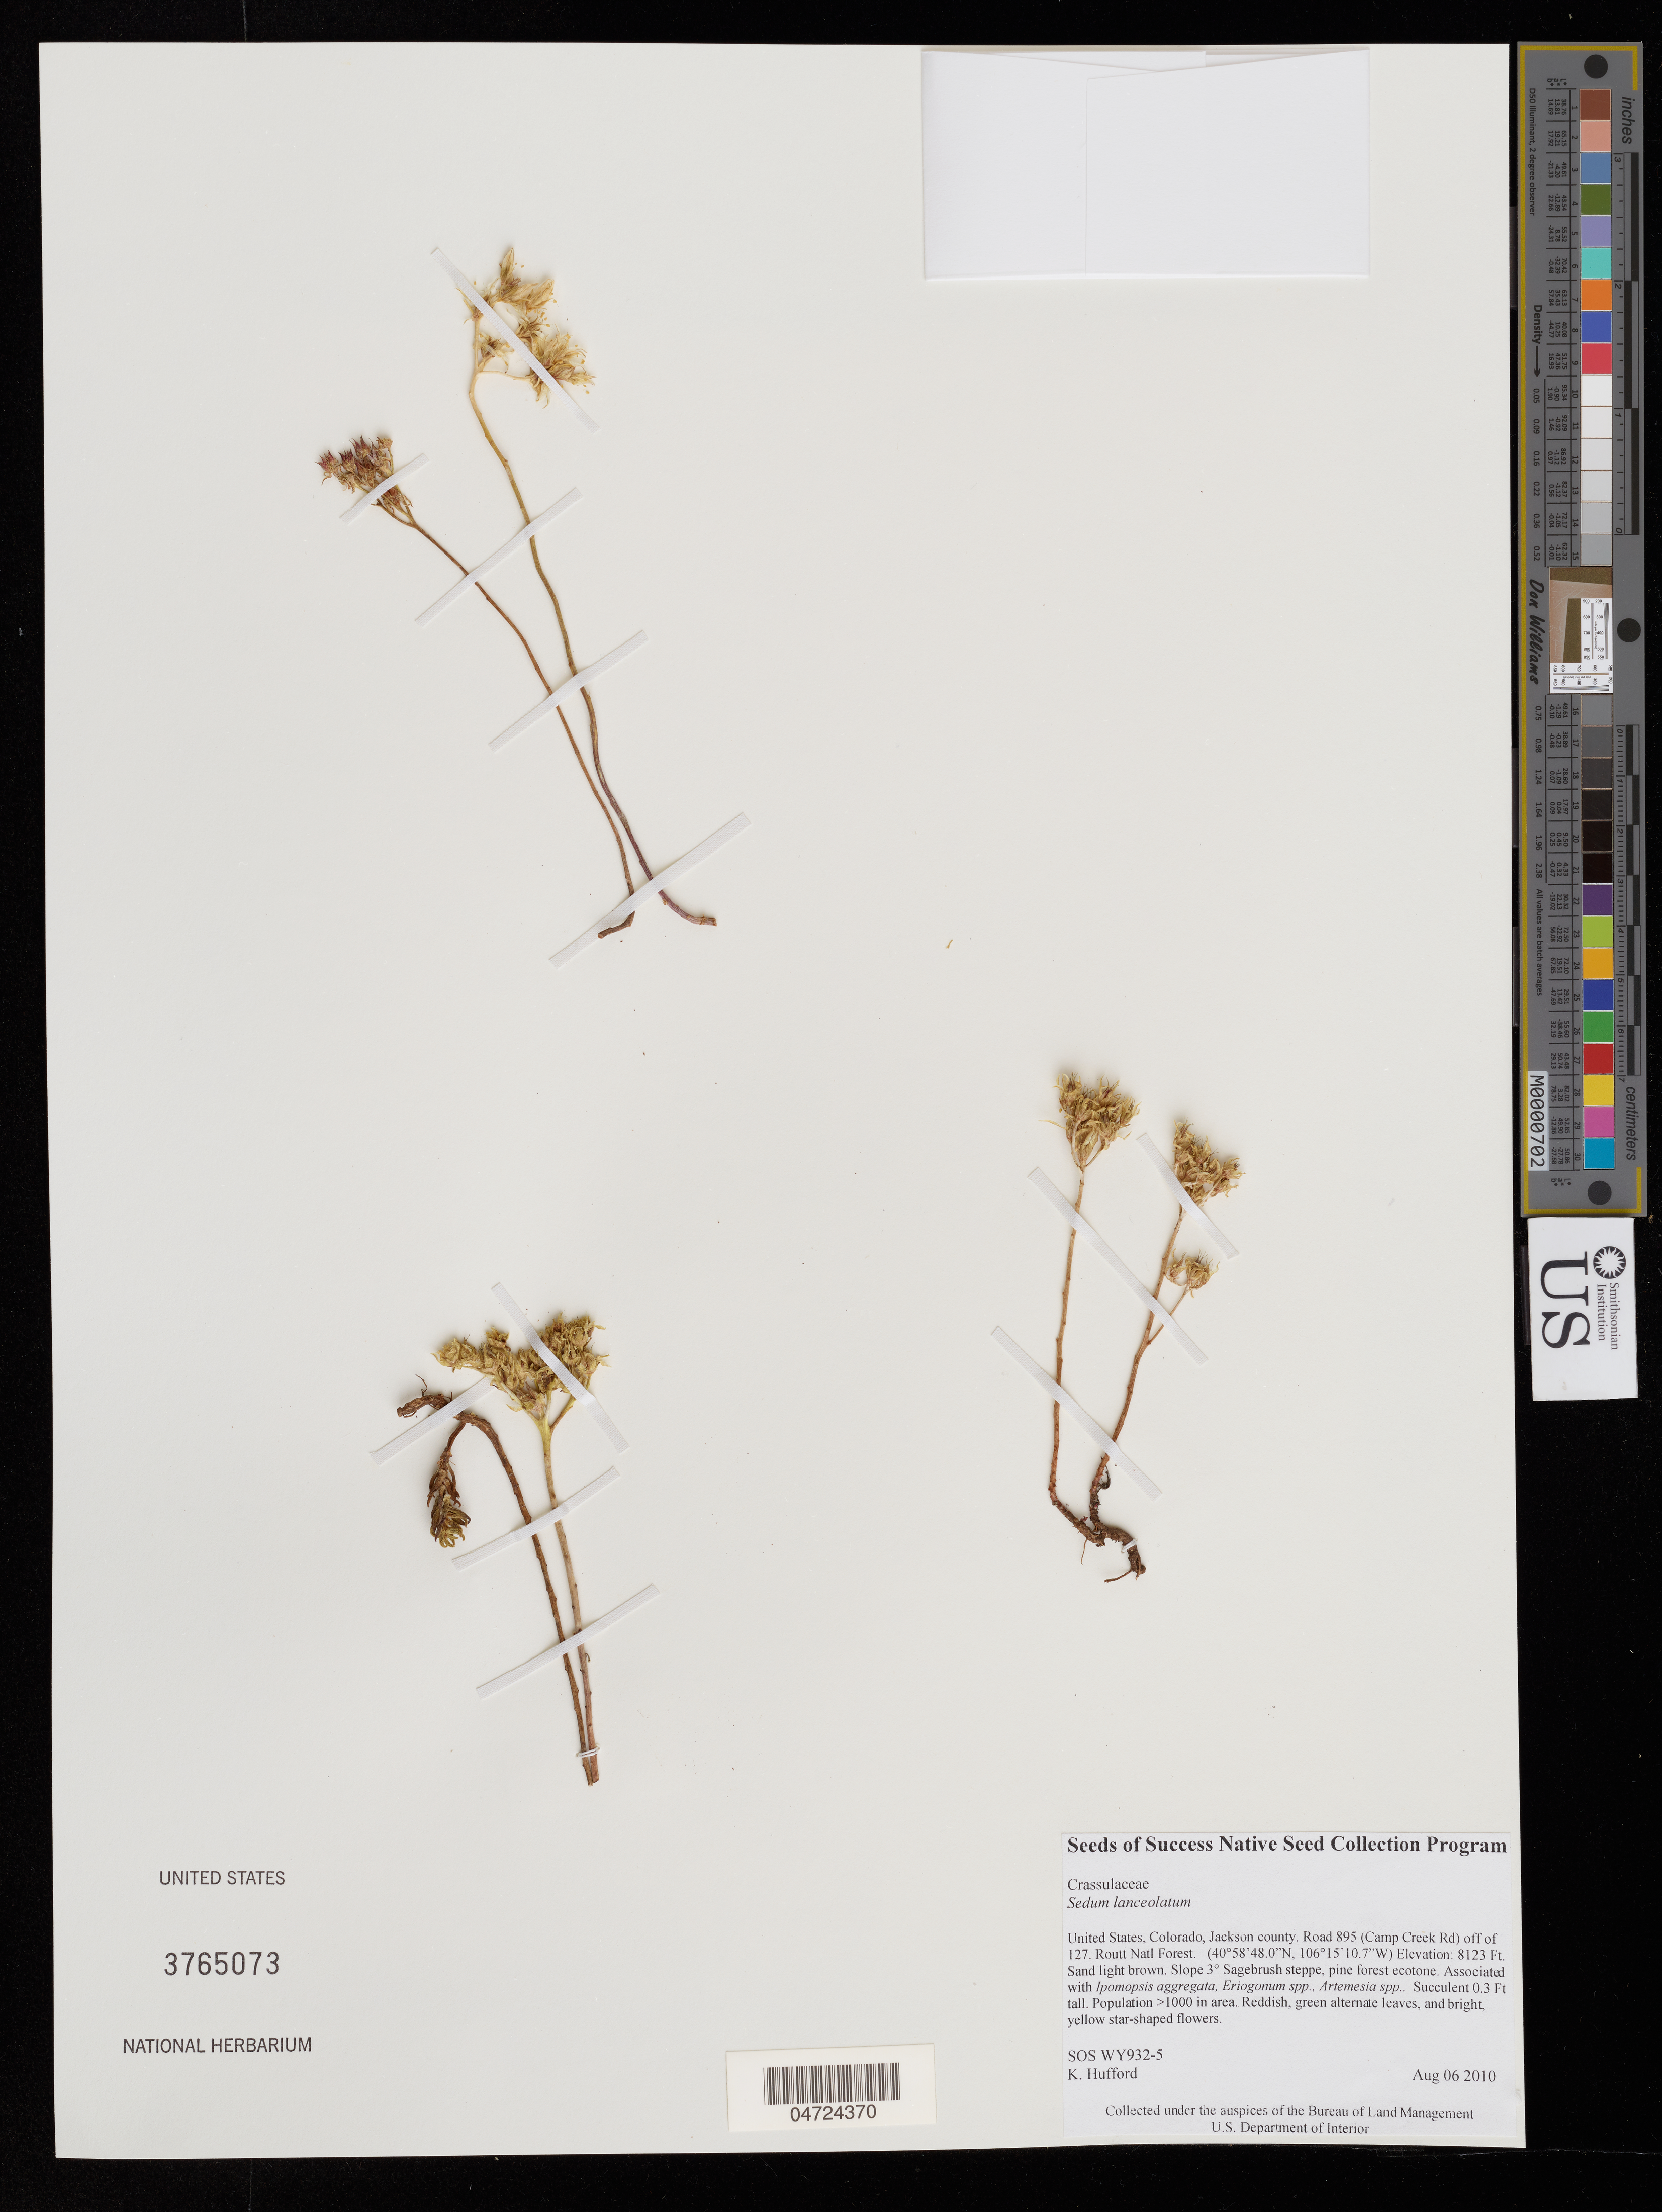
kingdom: Plantae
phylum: Tracheophyta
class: Magnoliopsida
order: Saxifragales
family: Crassulaceae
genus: Sedum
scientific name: Sedum lanceolatum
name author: Torr.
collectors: K. Hufford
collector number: SOS WY932-5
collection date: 2010-08-06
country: United States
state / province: Colorado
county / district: Jackson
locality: Jackson county. Road 895 (Camp Creek Rd) off of 127. Routt Natl Forest.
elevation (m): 2476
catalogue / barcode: US 3765073